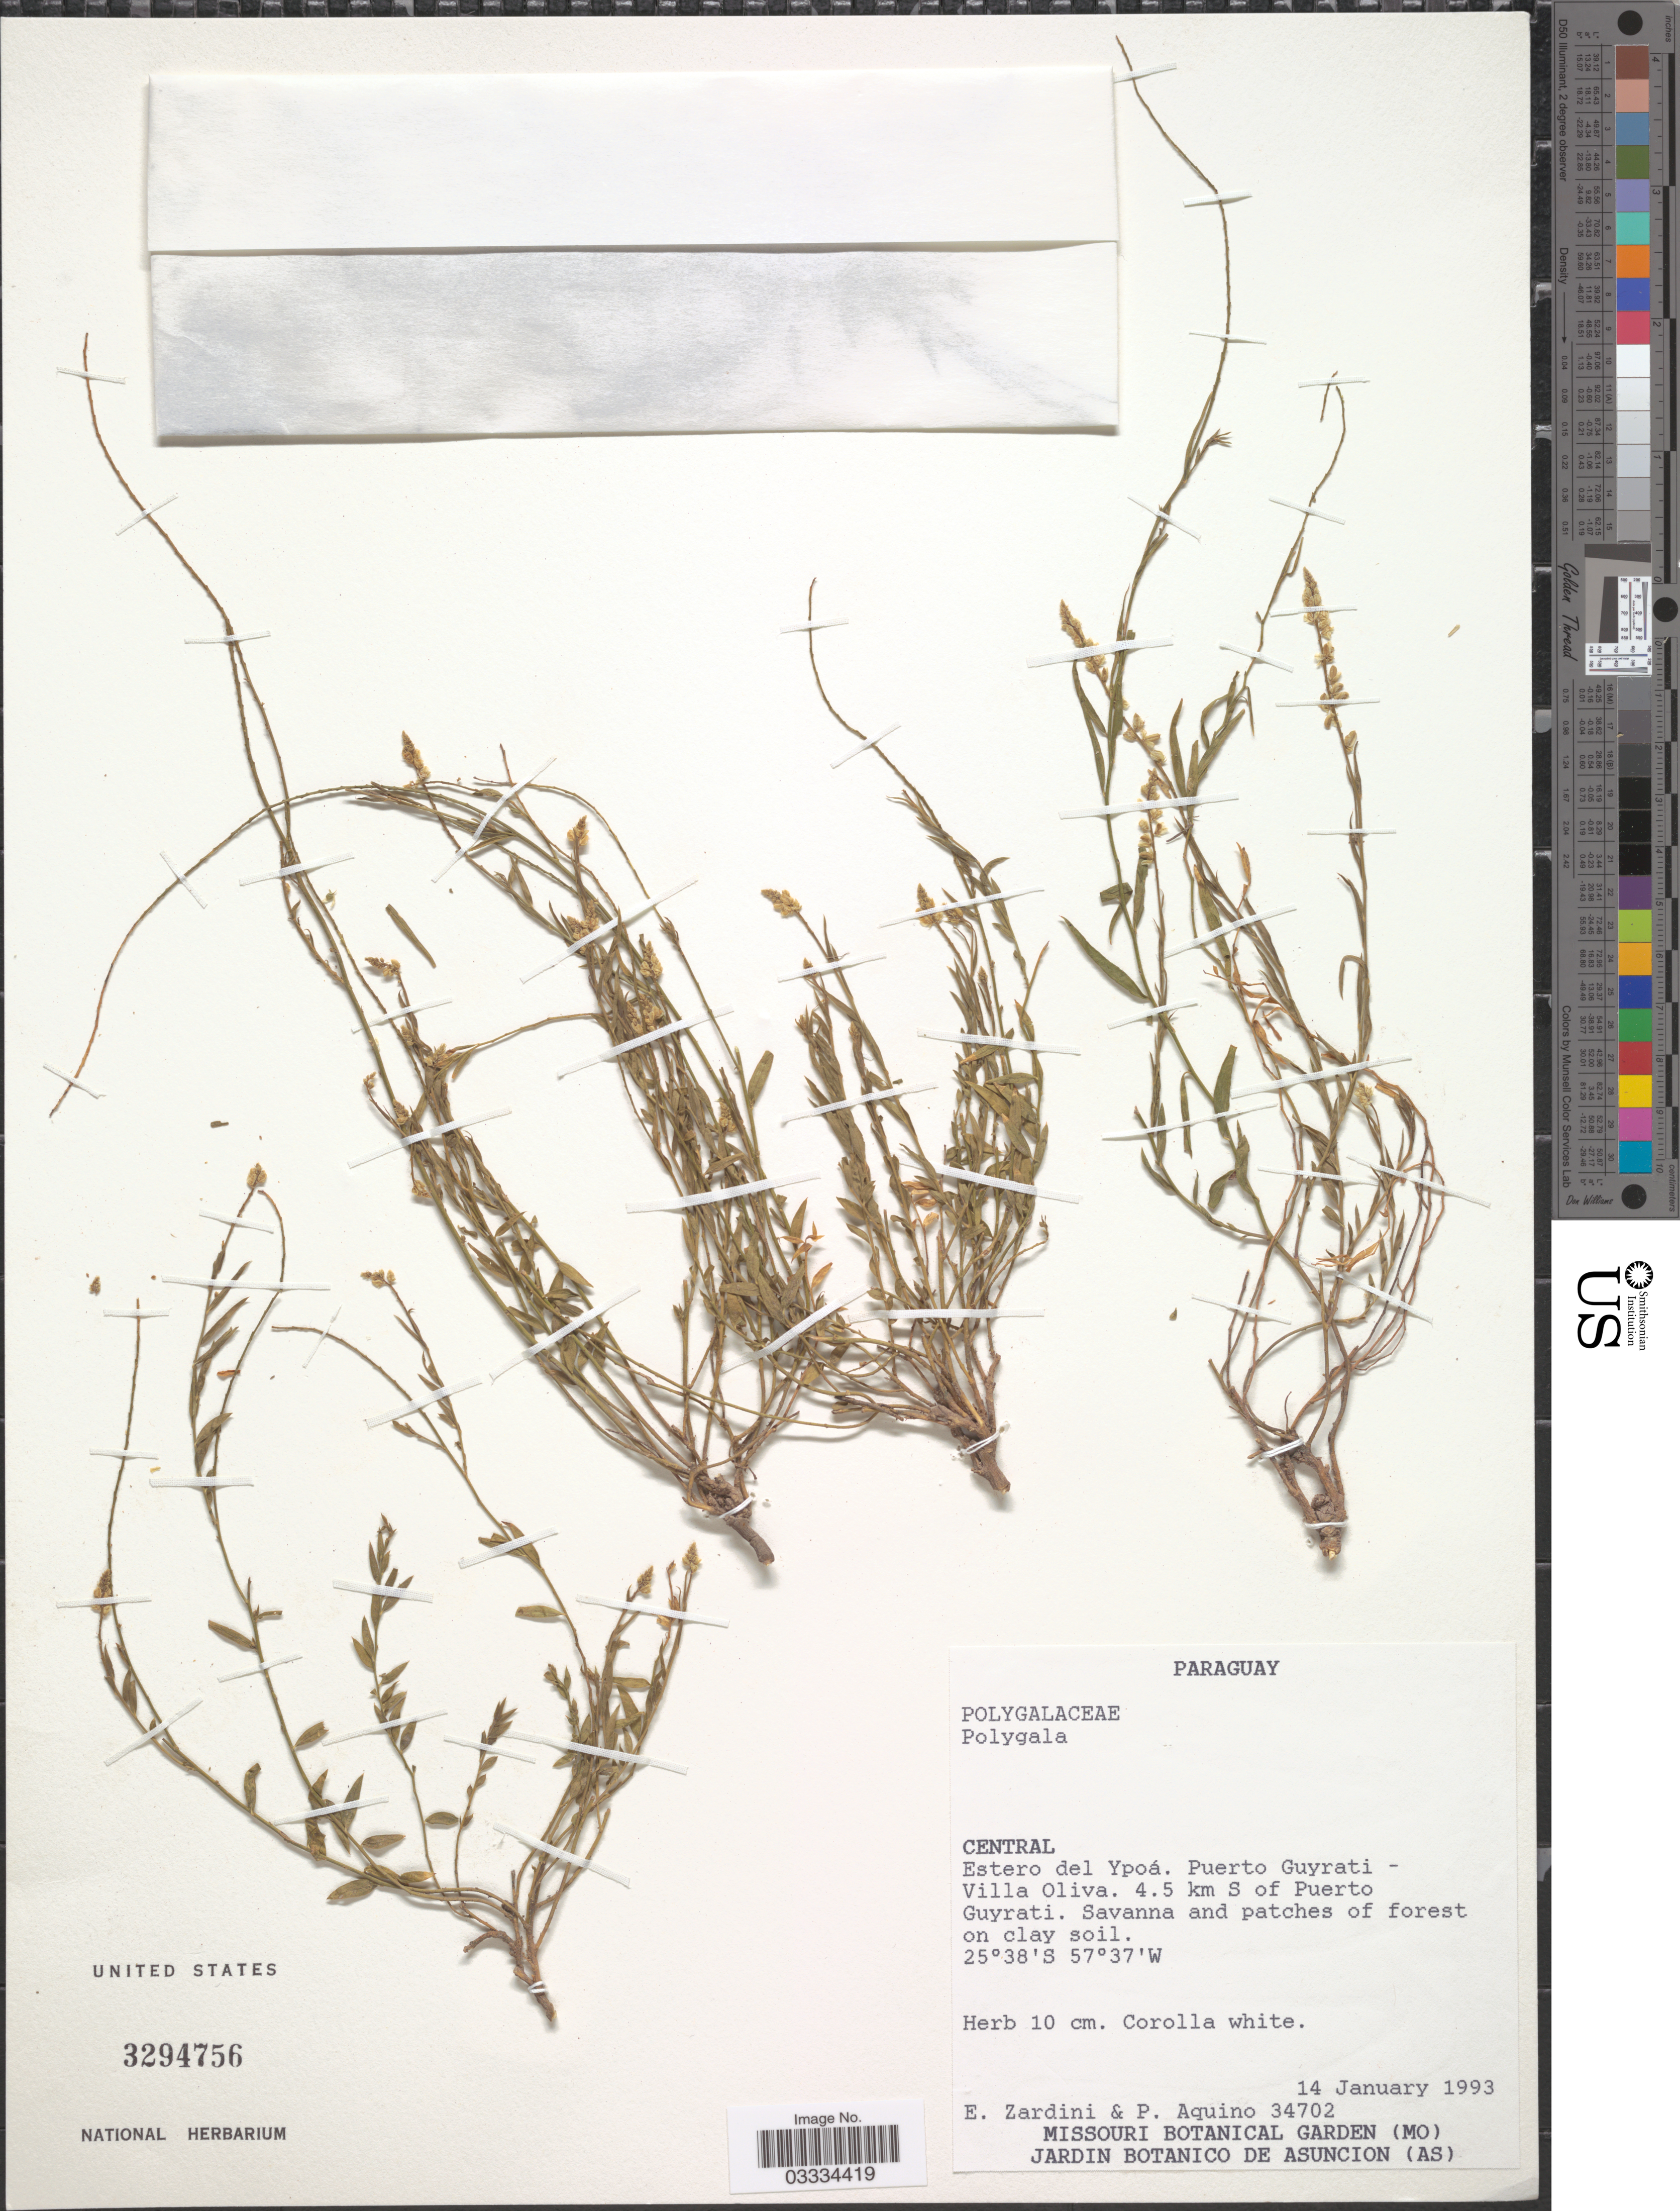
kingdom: Plantae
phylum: Tracheophyta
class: Magnoliopsida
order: Fabales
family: Polygalaceae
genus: Polygala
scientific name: Polygala sp.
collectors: E. Zardini & P. Aquino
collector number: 34702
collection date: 1993-01-14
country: Paraguay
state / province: Central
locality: Estero del Ypoá. Puerto Guyrati- Villa Oliva. 4.5 km S of Puerto Guyrati.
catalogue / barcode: US 3294756